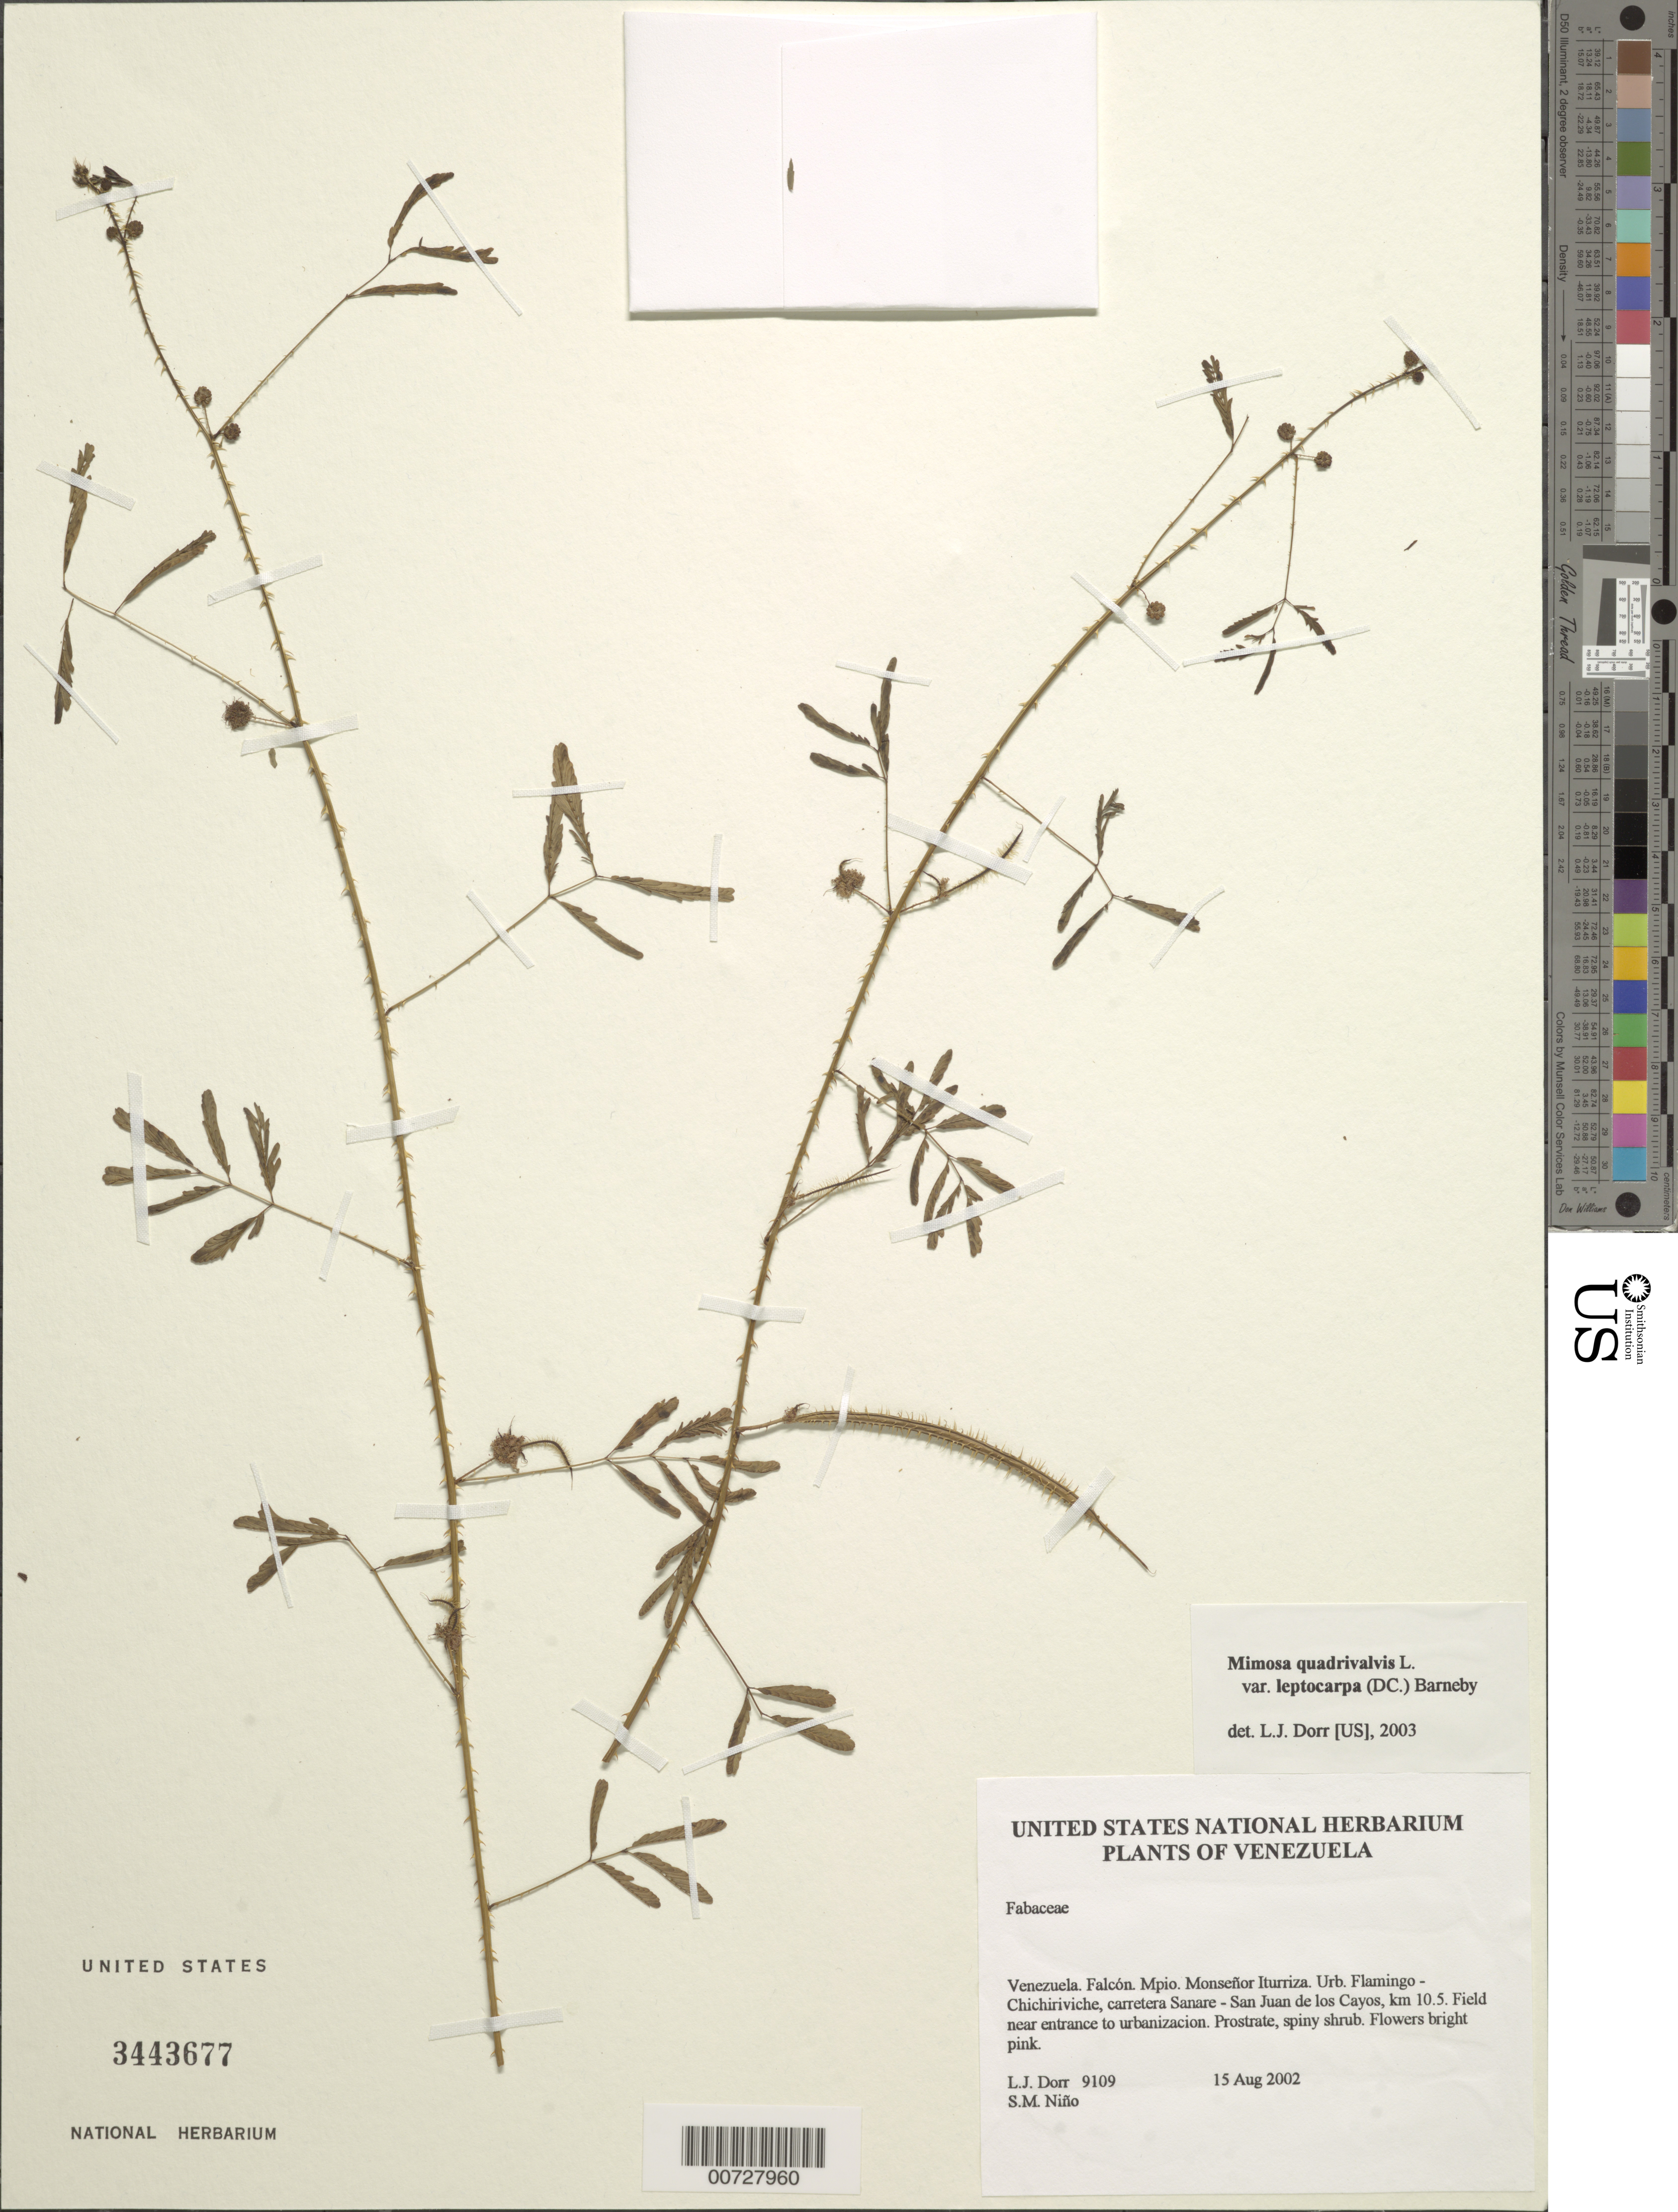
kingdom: Plantae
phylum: Tracheophyta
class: Magnoliopsida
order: Fabales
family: Fabaceae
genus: Mimosa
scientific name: Mimosa candollei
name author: R. Grether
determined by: Strong, Mark T., (BOT), Smithsonian Institution - National Museum of Natural History (UNITED STATES)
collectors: L. J. Dorr & S. M. Niño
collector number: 9109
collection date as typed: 15 Aug 2002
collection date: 2002-08-15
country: Venezuela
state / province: Falcón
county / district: Monseñor Iturriza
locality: Urb. Flamingo-Chichiriviche, carretera Sanare-San Juan de los Cayos, km 10.5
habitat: Field near entrance to urbanizacion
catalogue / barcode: US 3443677